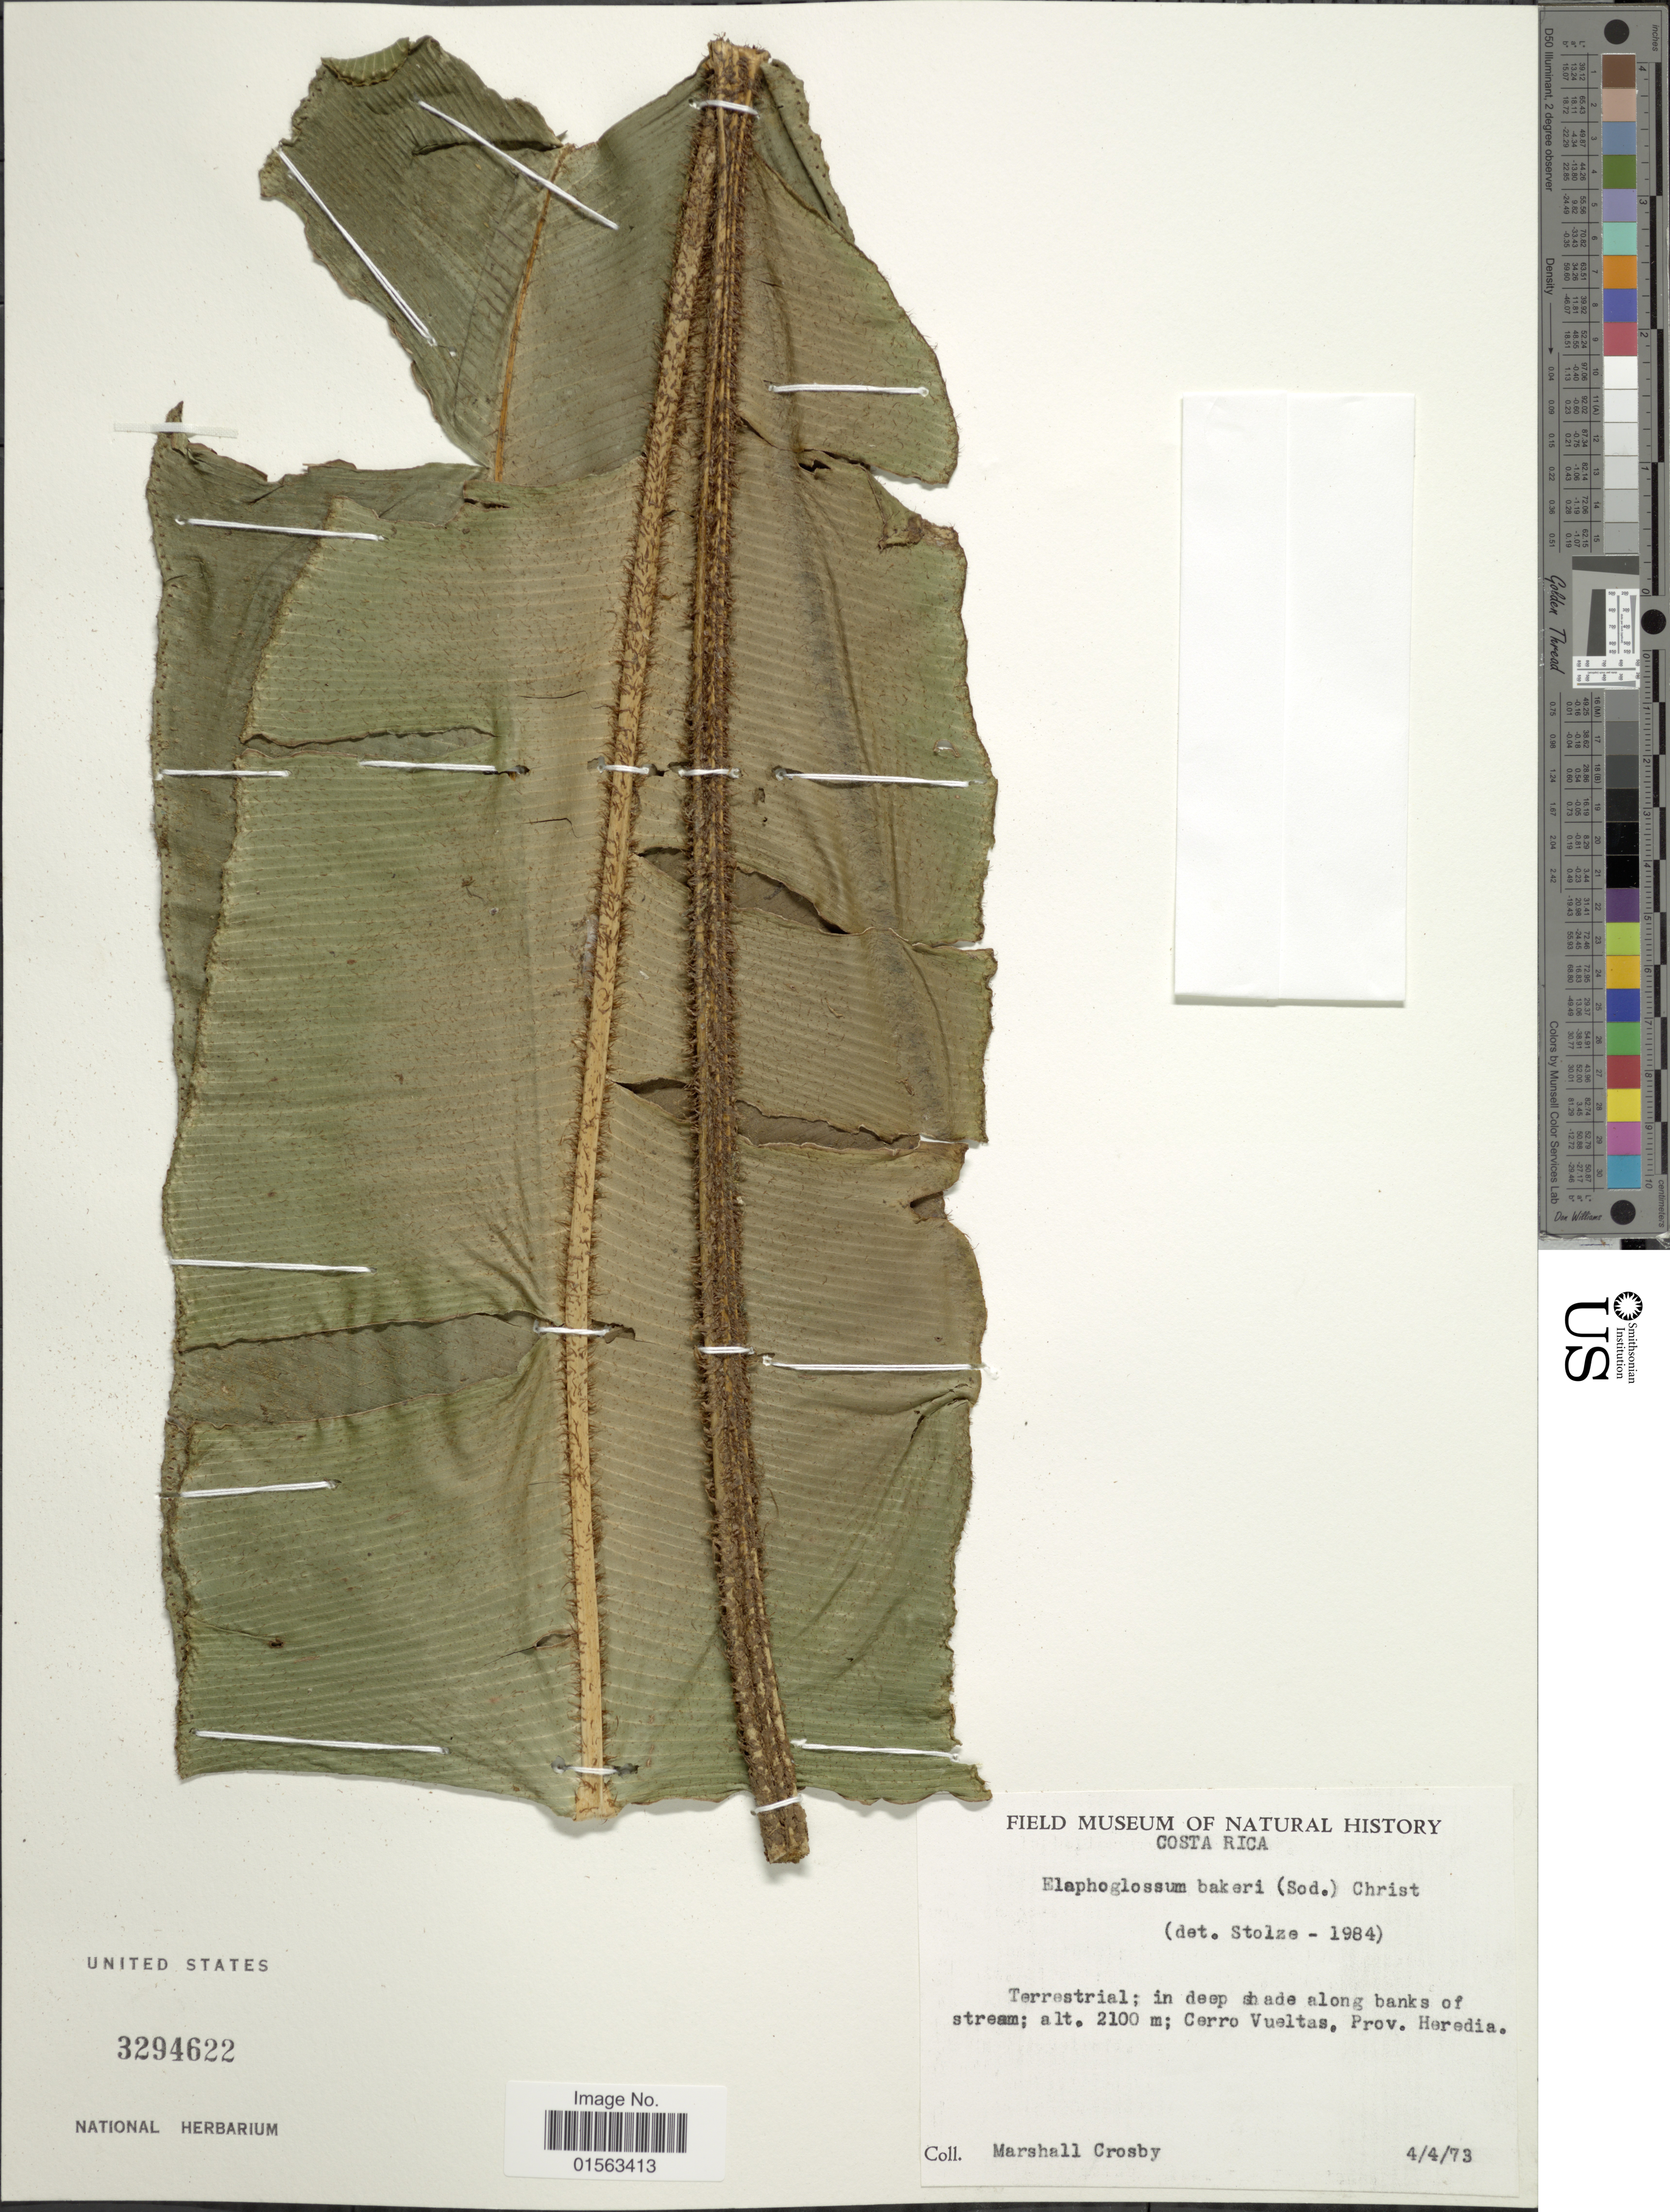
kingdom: Plantae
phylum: Tracheophyta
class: Polypodiopsida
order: Polypodiales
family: Dryopteridaceae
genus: Elaphoglossum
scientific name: Elaphoglossum bakeri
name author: (Sodiro) Christ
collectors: M. R. Crosby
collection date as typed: Transcribed d/m/y: 4/4/73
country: Costa Rica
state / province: Heredia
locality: Cerro Vueltas, Prov. Heredia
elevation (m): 2100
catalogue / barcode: US 3294622